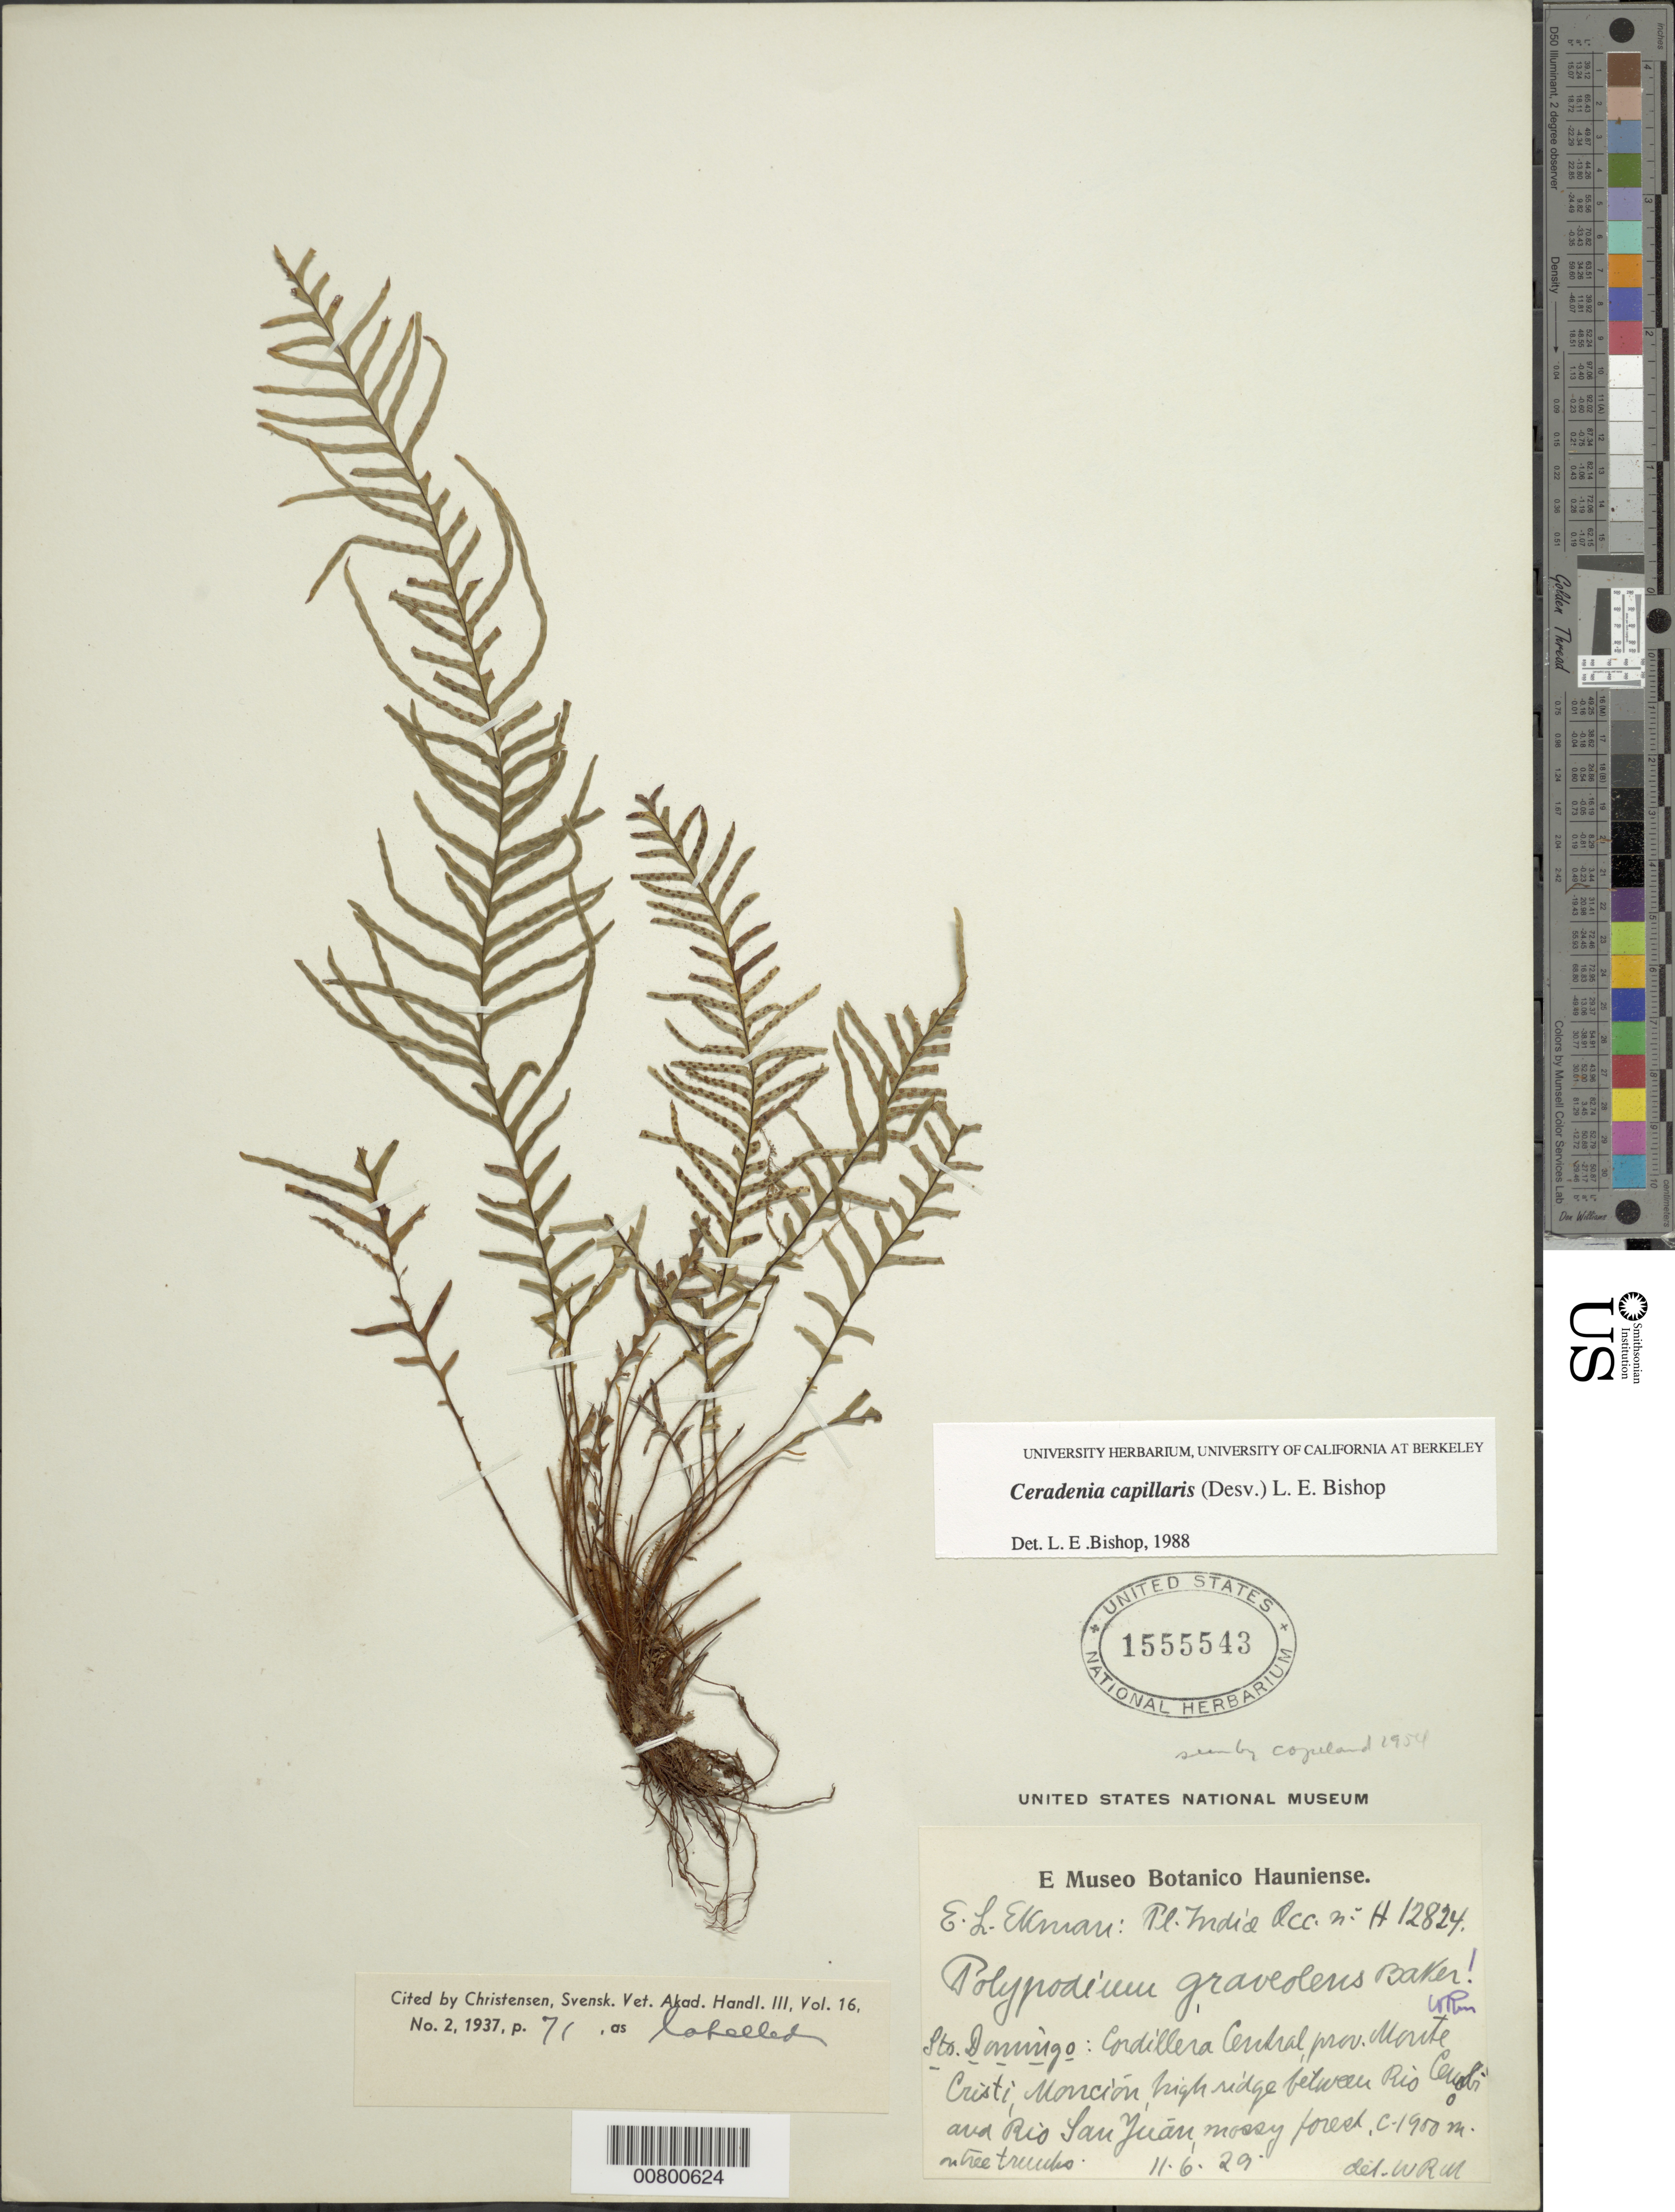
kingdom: Plantae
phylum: Tracheophyta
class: Polypodiopsida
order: Polypodiales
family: Polypodiaceae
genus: Ceradenia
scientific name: Ceradenia capillaris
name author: (Desv.) L.E. Bishop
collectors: E. L. Ekman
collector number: H 12824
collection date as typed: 11 Jun 1929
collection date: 1929-06-11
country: Dominican Republic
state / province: Monte Cristi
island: Hispaniola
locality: Cordillera Central, Monción, between rio Cenobi and rio San Juan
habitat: Mossy forest, on tree trunks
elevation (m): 1900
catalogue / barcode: US 1555543